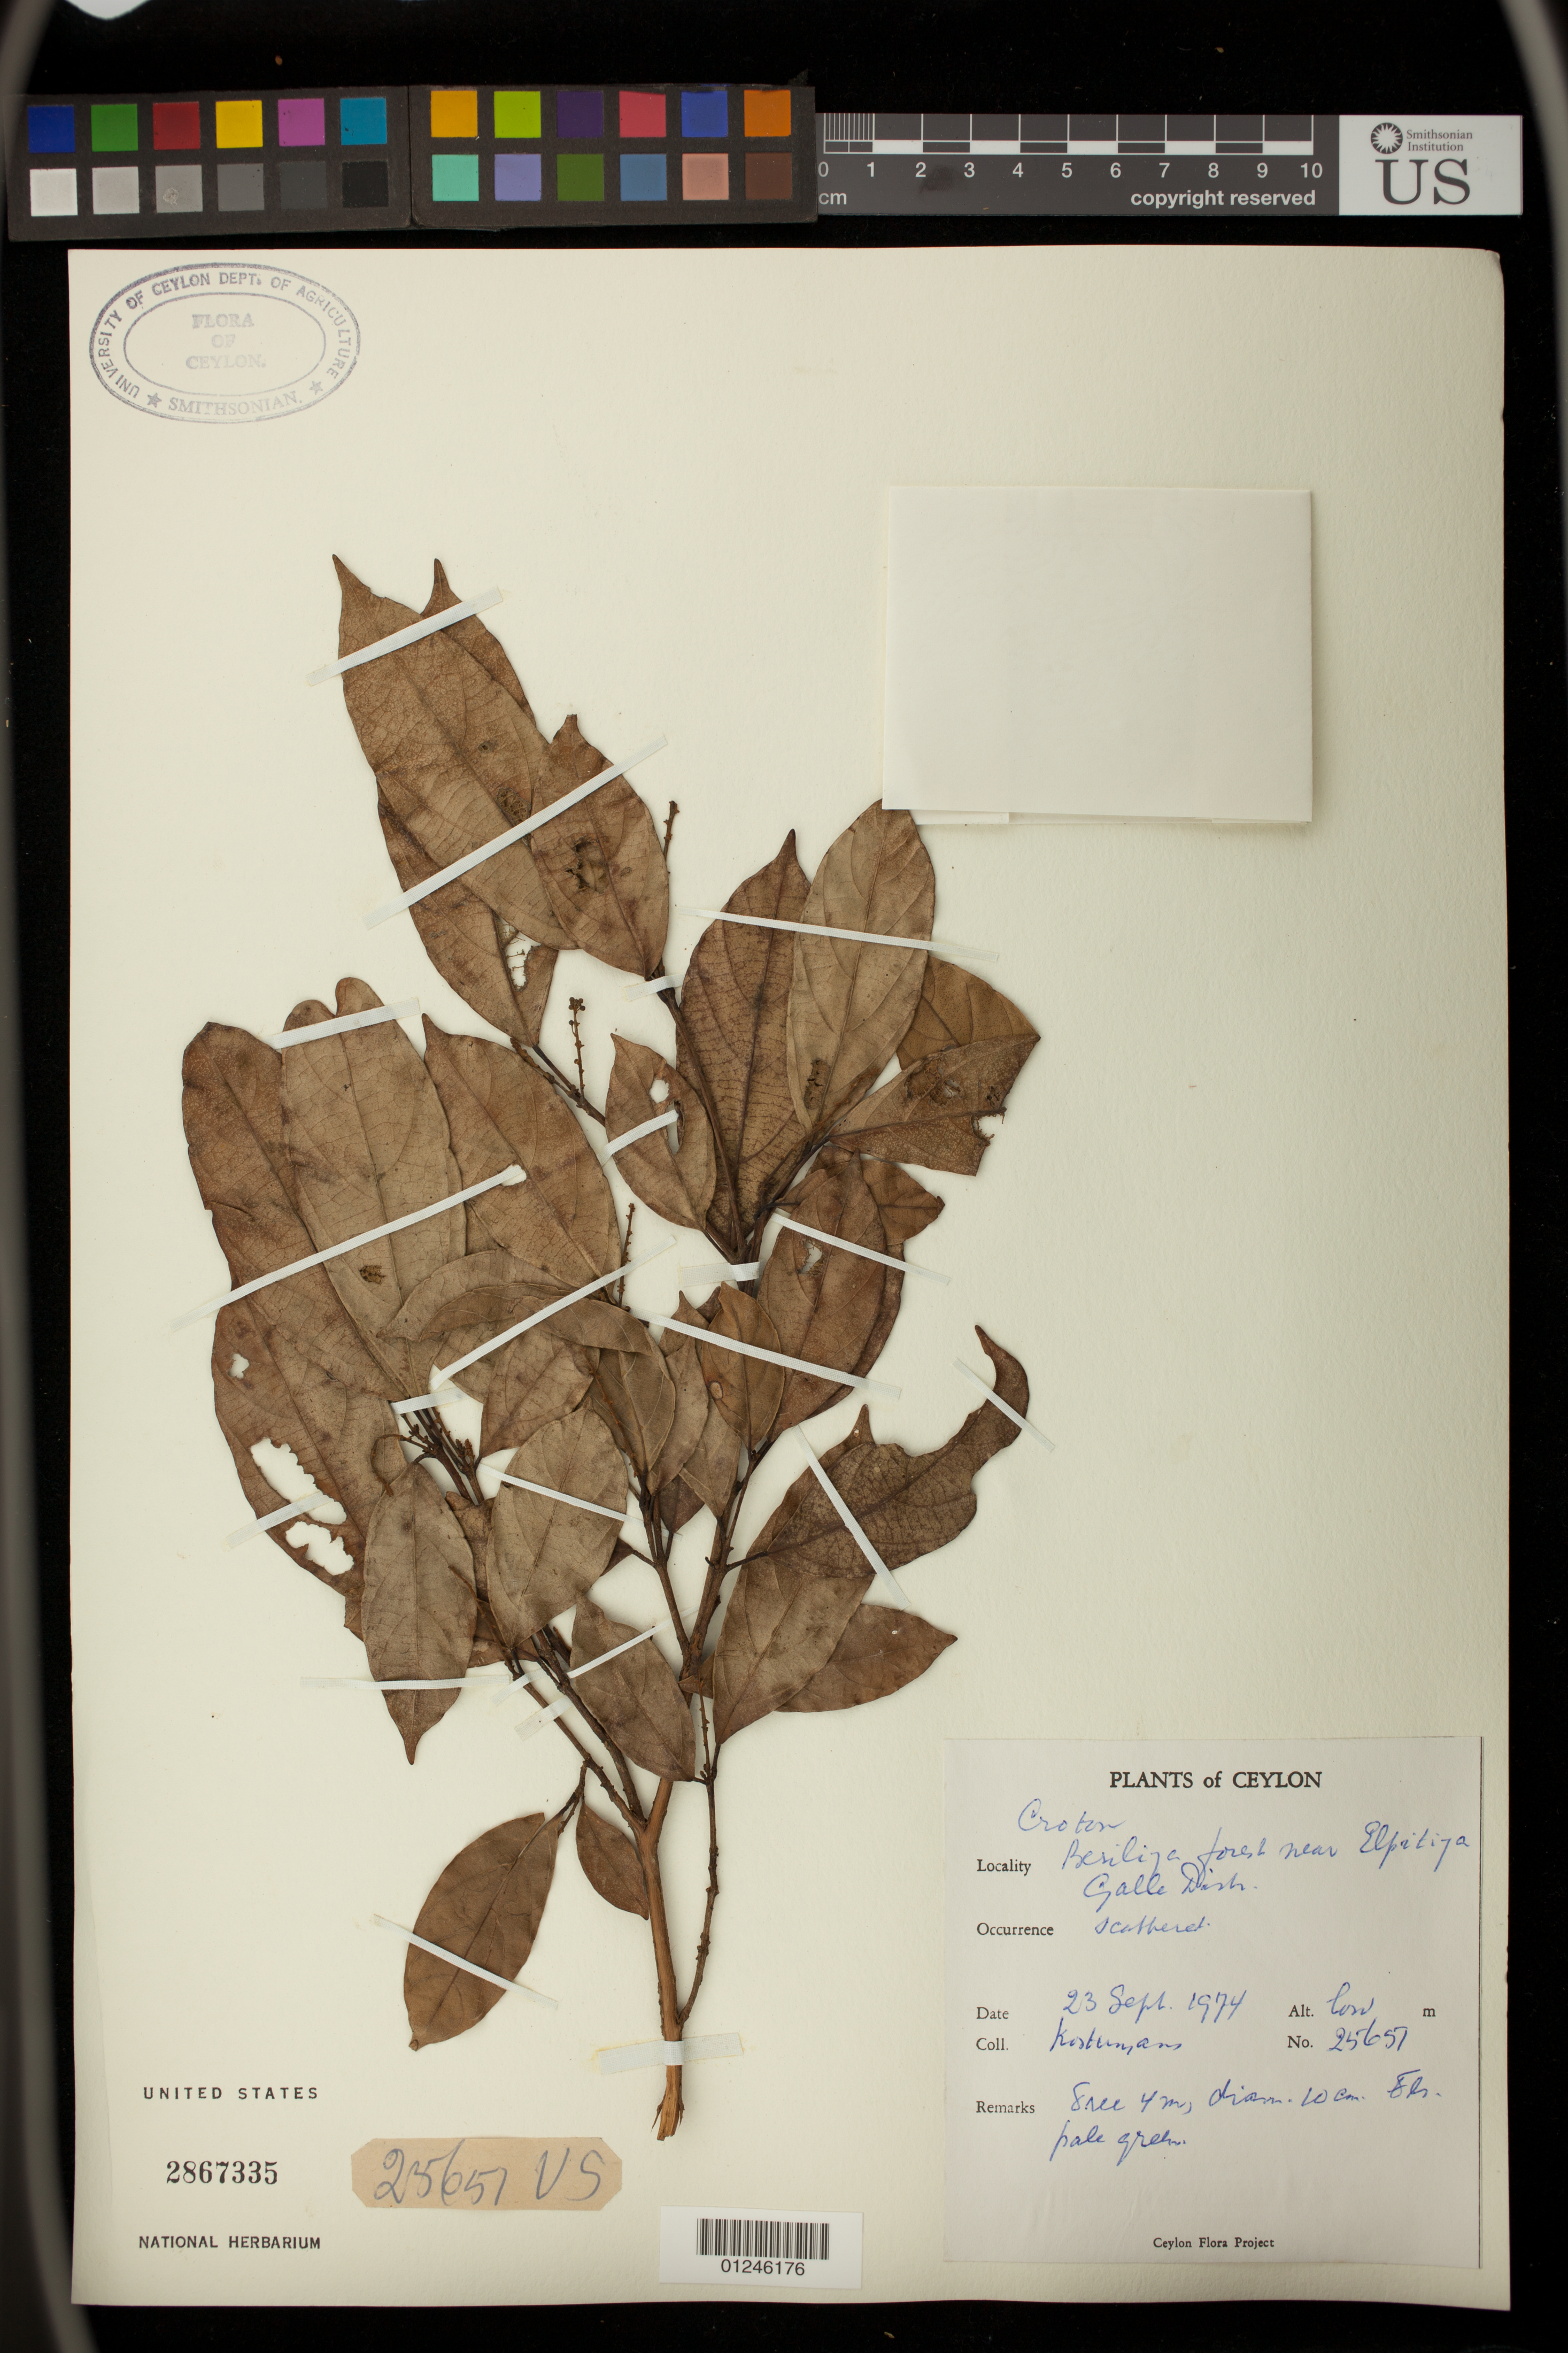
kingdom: Plantae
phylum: Tracheophyta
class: Magnoliopsida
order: Malpighiales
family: Euphorbiaceae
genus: Croton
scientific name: Croton sp.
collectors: Kostermans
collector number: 25657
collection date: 1974-09-23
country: Sri Lanka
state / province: Southern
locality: Beriliya forest near Elpitiya Galle Distr.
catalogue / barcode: US 2867335